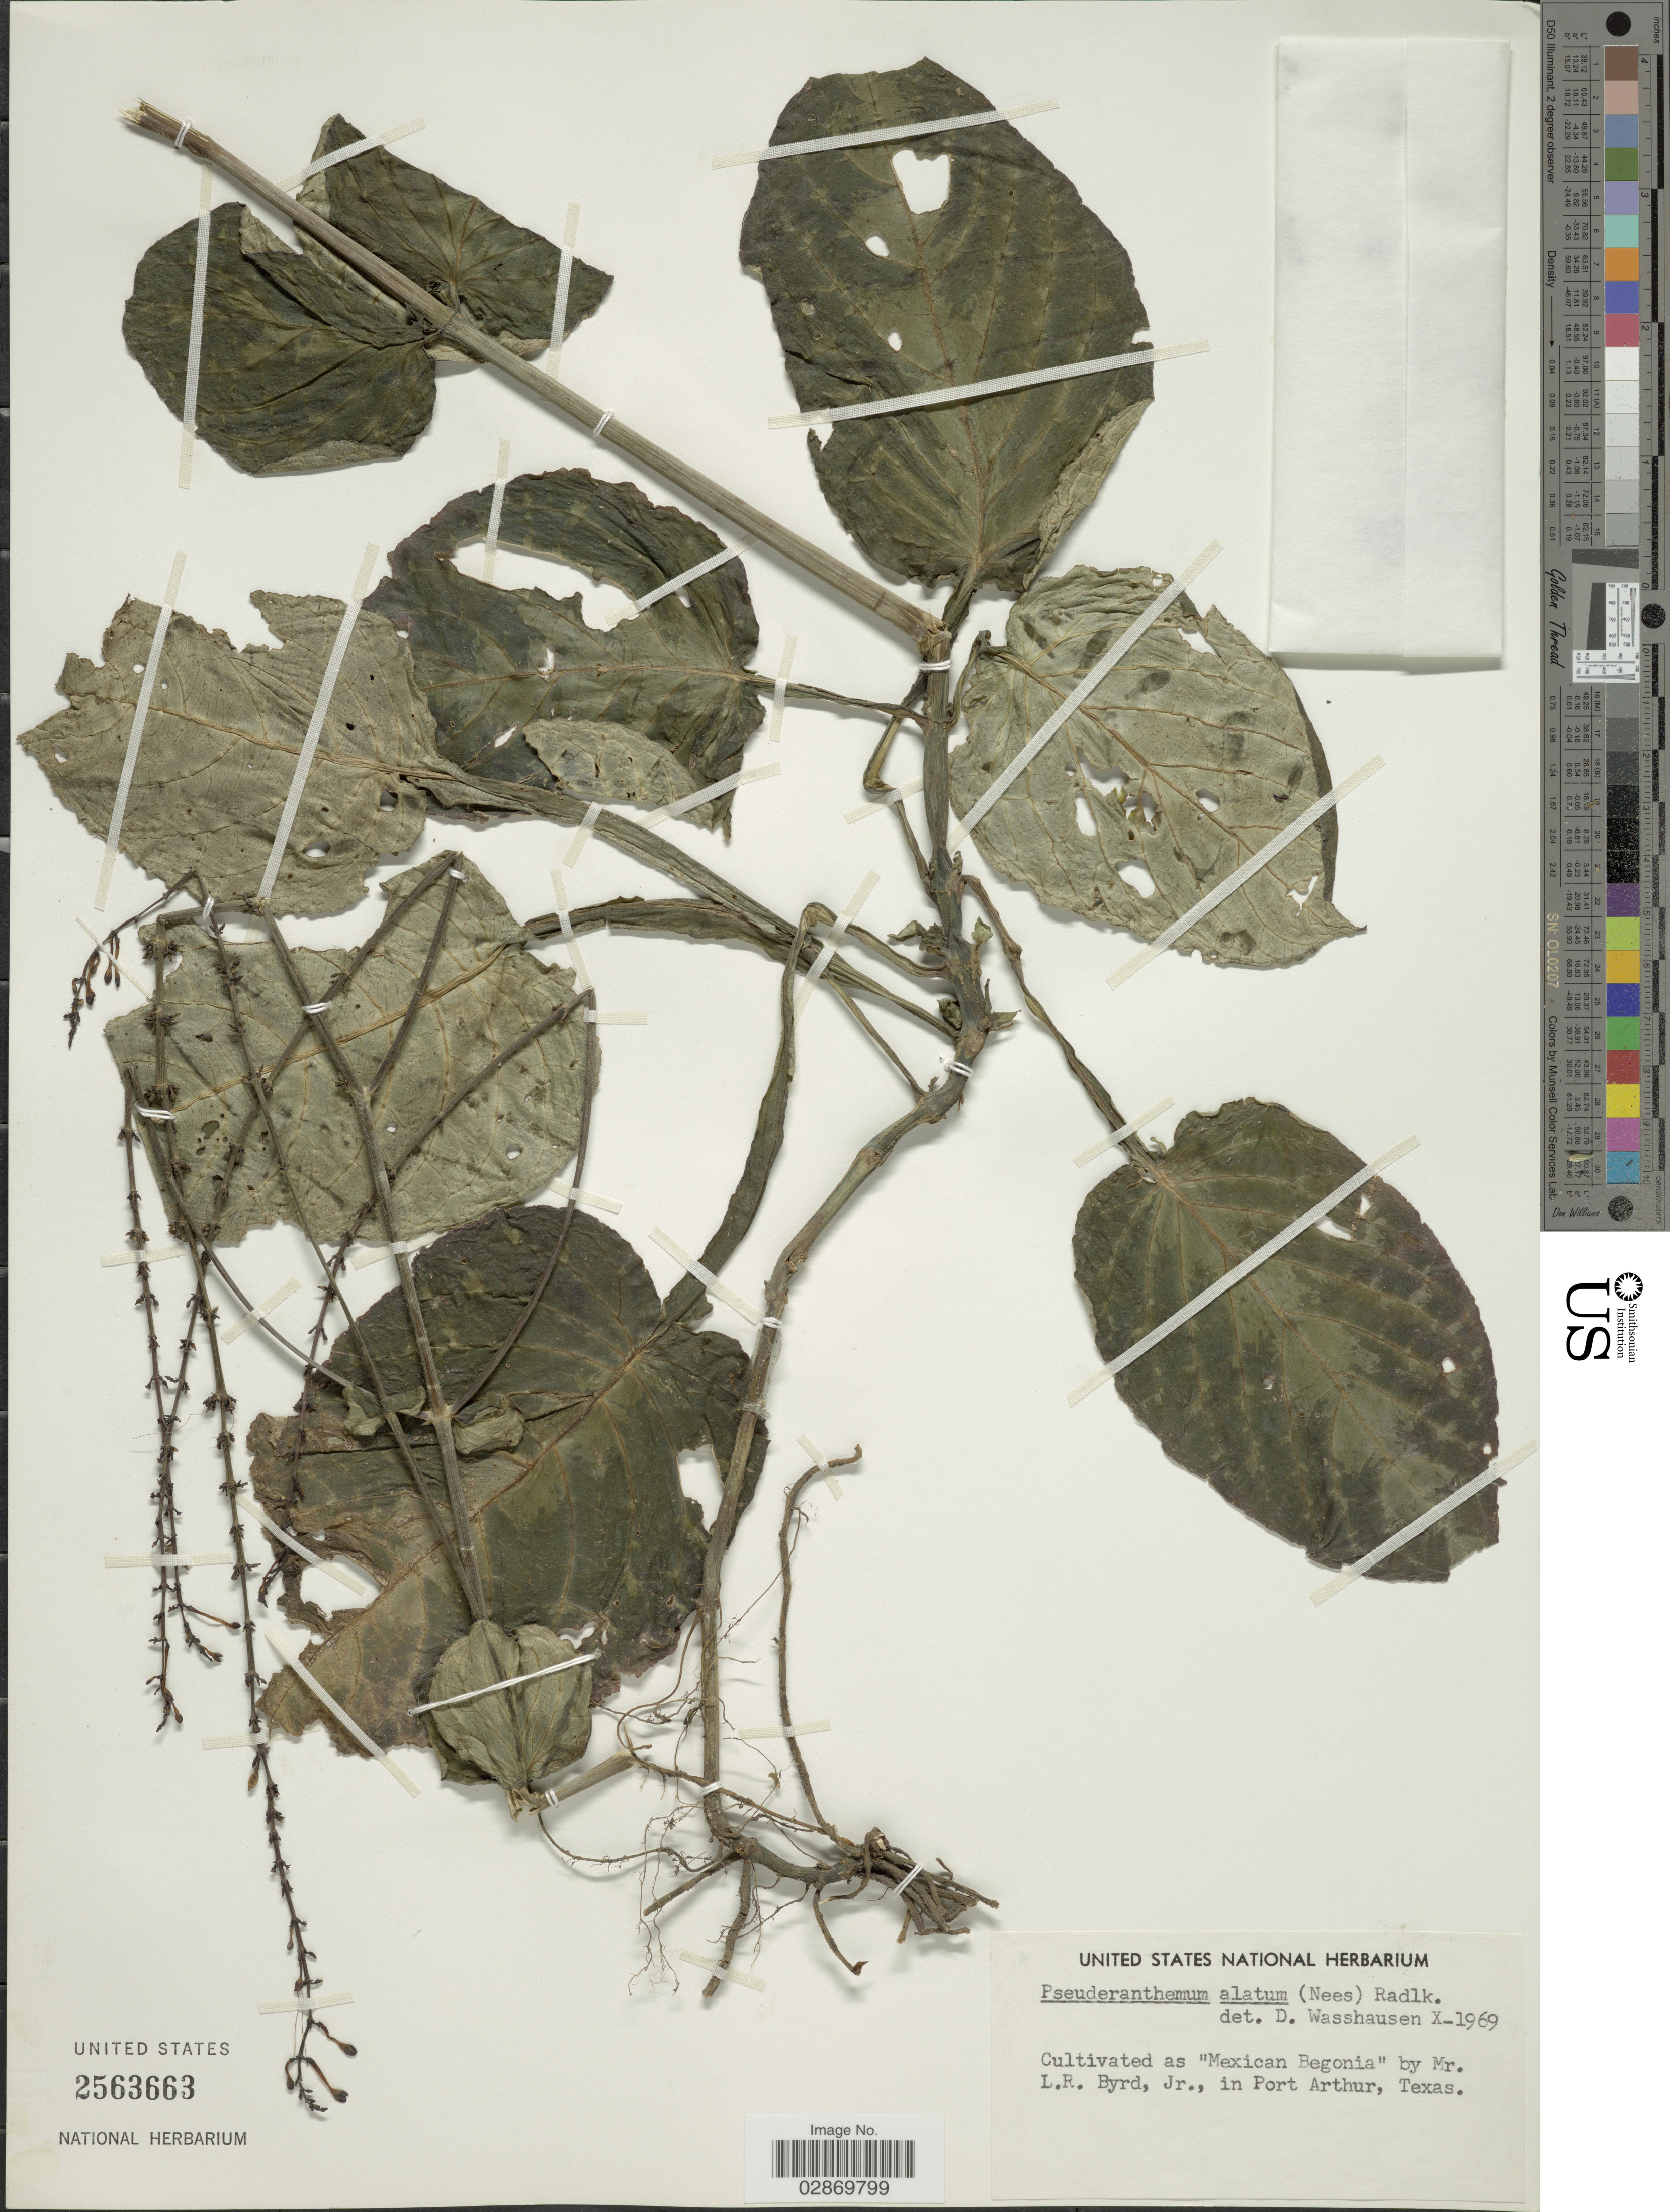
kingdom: Plantae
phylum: Tracheophyta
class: Magnoliopsida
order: Lamiales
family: Acanthaceae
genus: Pseuderanthemum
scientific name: Pseuderanthemum alatum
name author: (Nees) M.R. Almeida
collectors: L. Byrd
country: United States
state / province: Texas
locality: Port Arthur.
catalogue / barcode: US 2563663